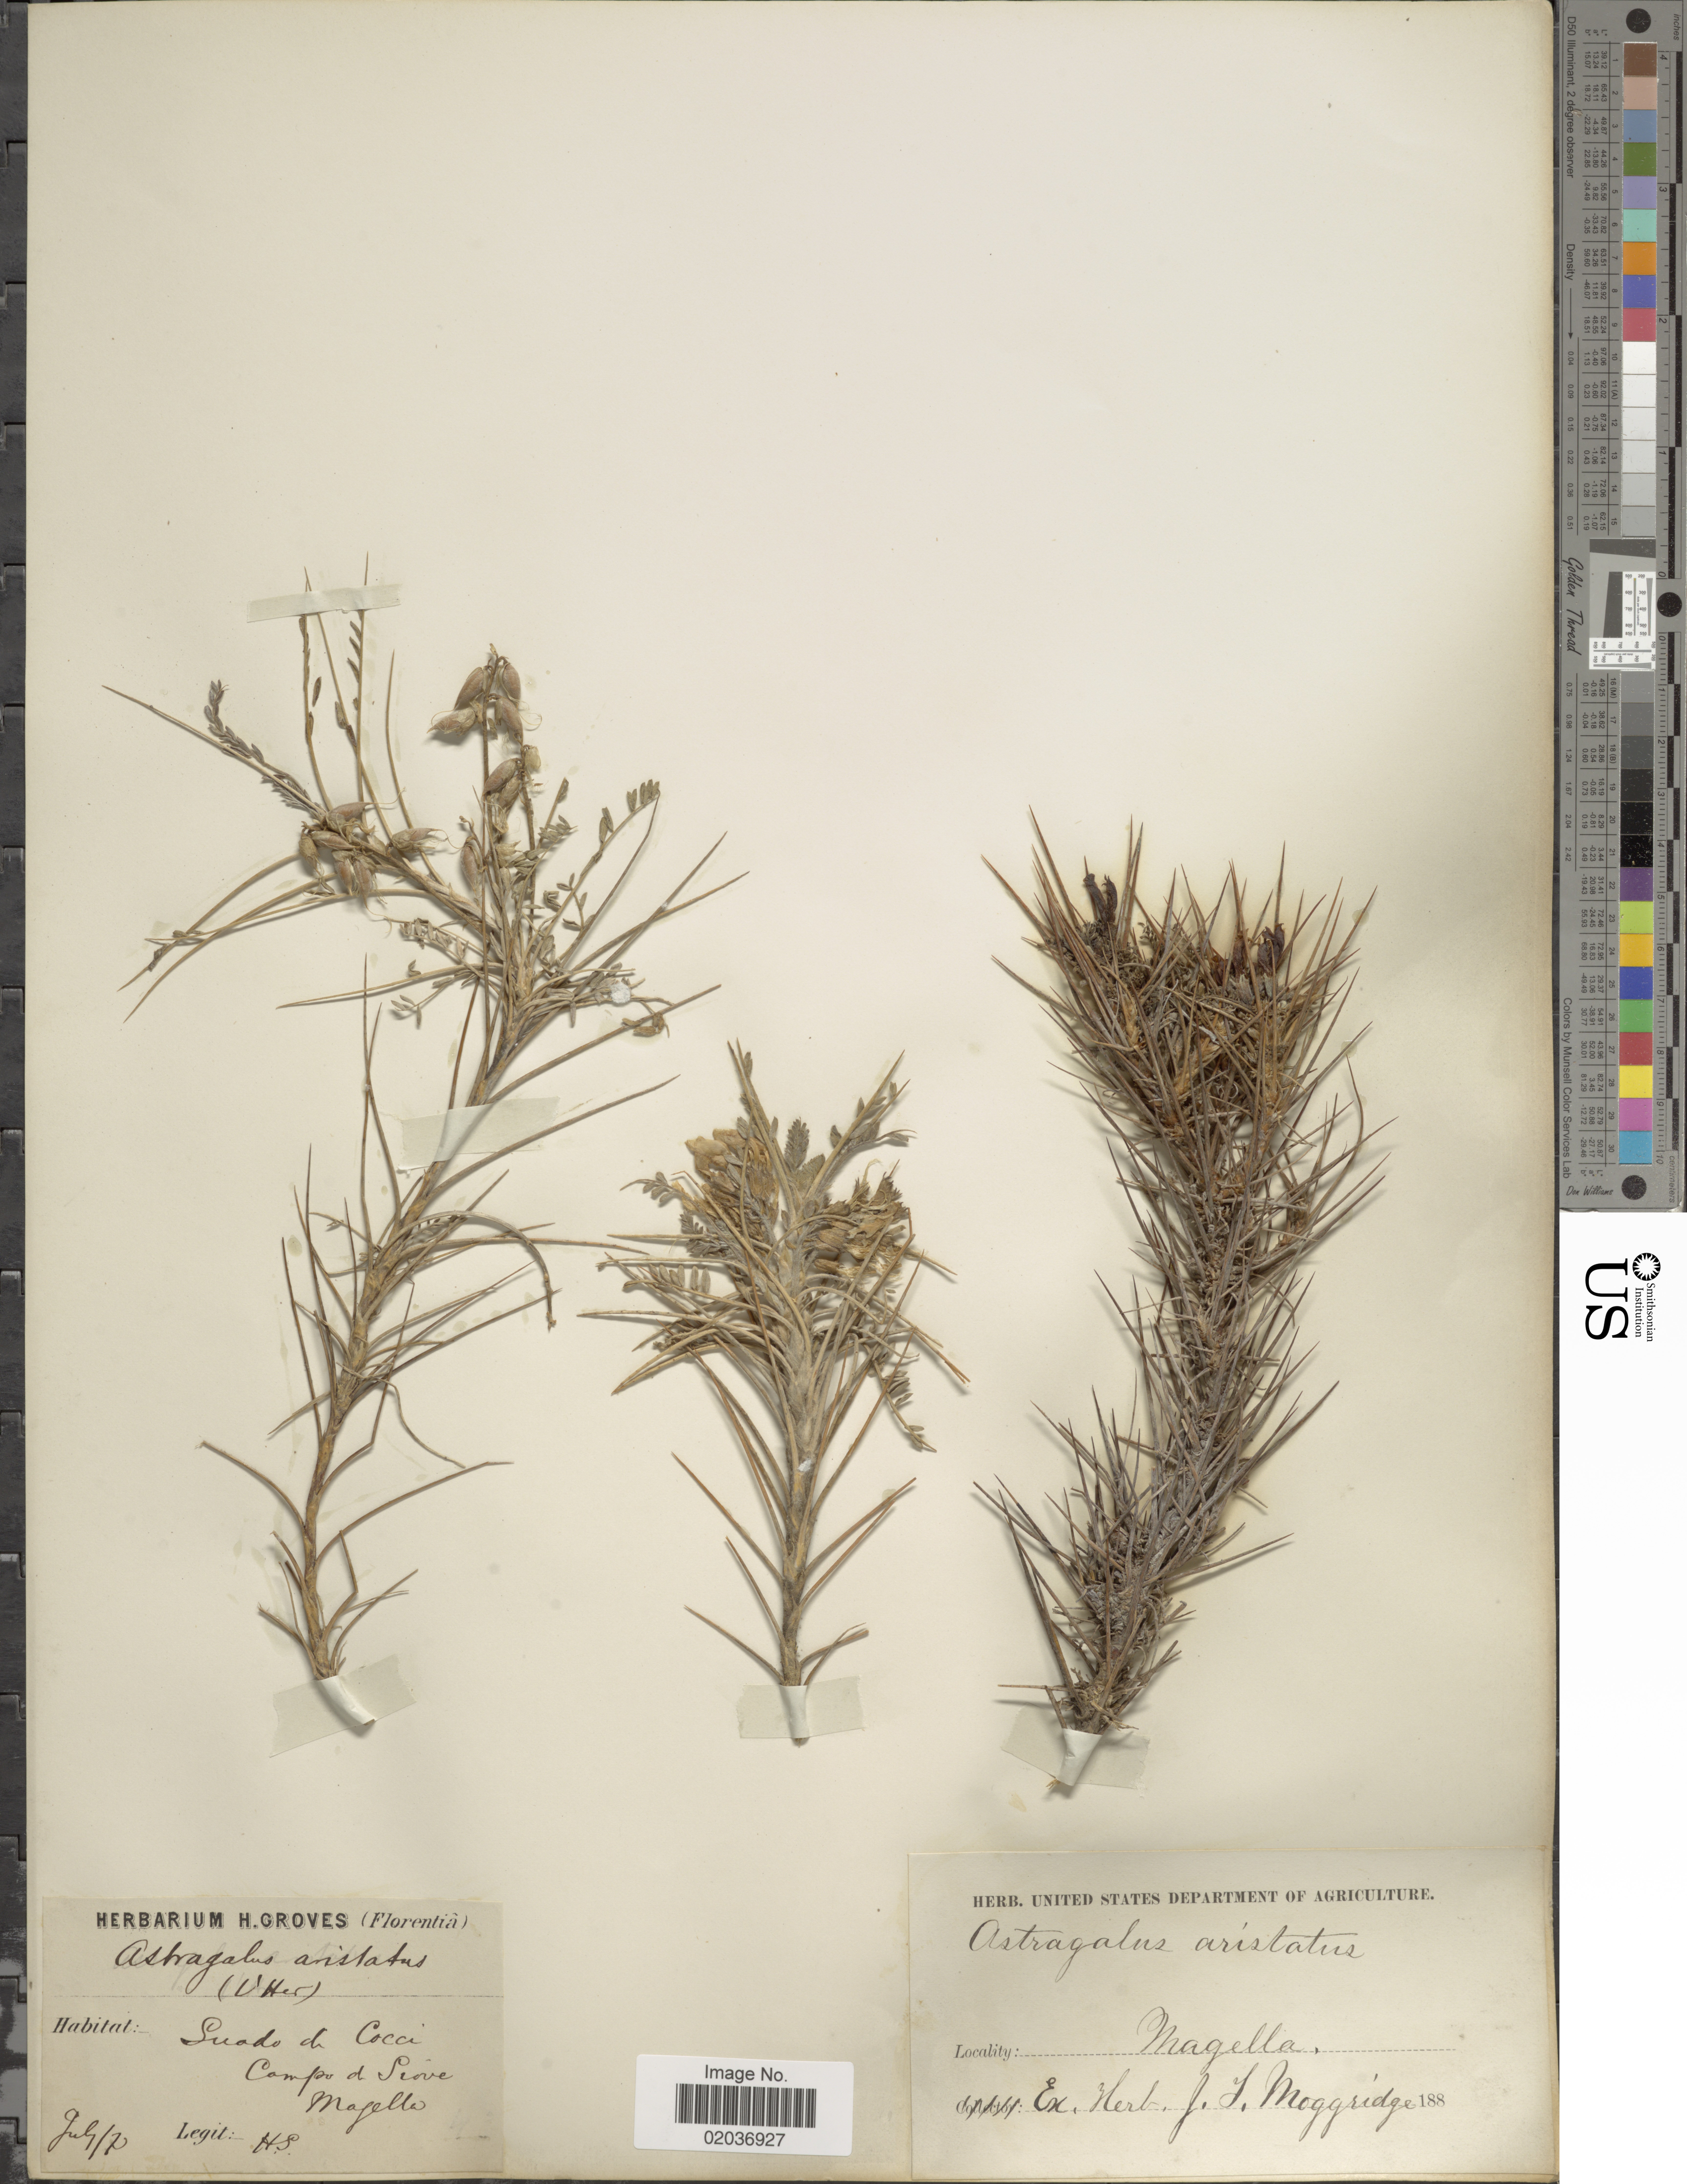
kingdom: Plantae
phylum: Tracheophyta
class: Magnoliopsida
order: Fabales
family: Fabaceae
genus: Astragalus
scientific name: Astragalus aristatus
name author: L'Hér.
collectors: H. Groves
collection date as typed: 188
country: Italy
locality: Magella. Suado de Cocci. Campo d Siove [interpreted]